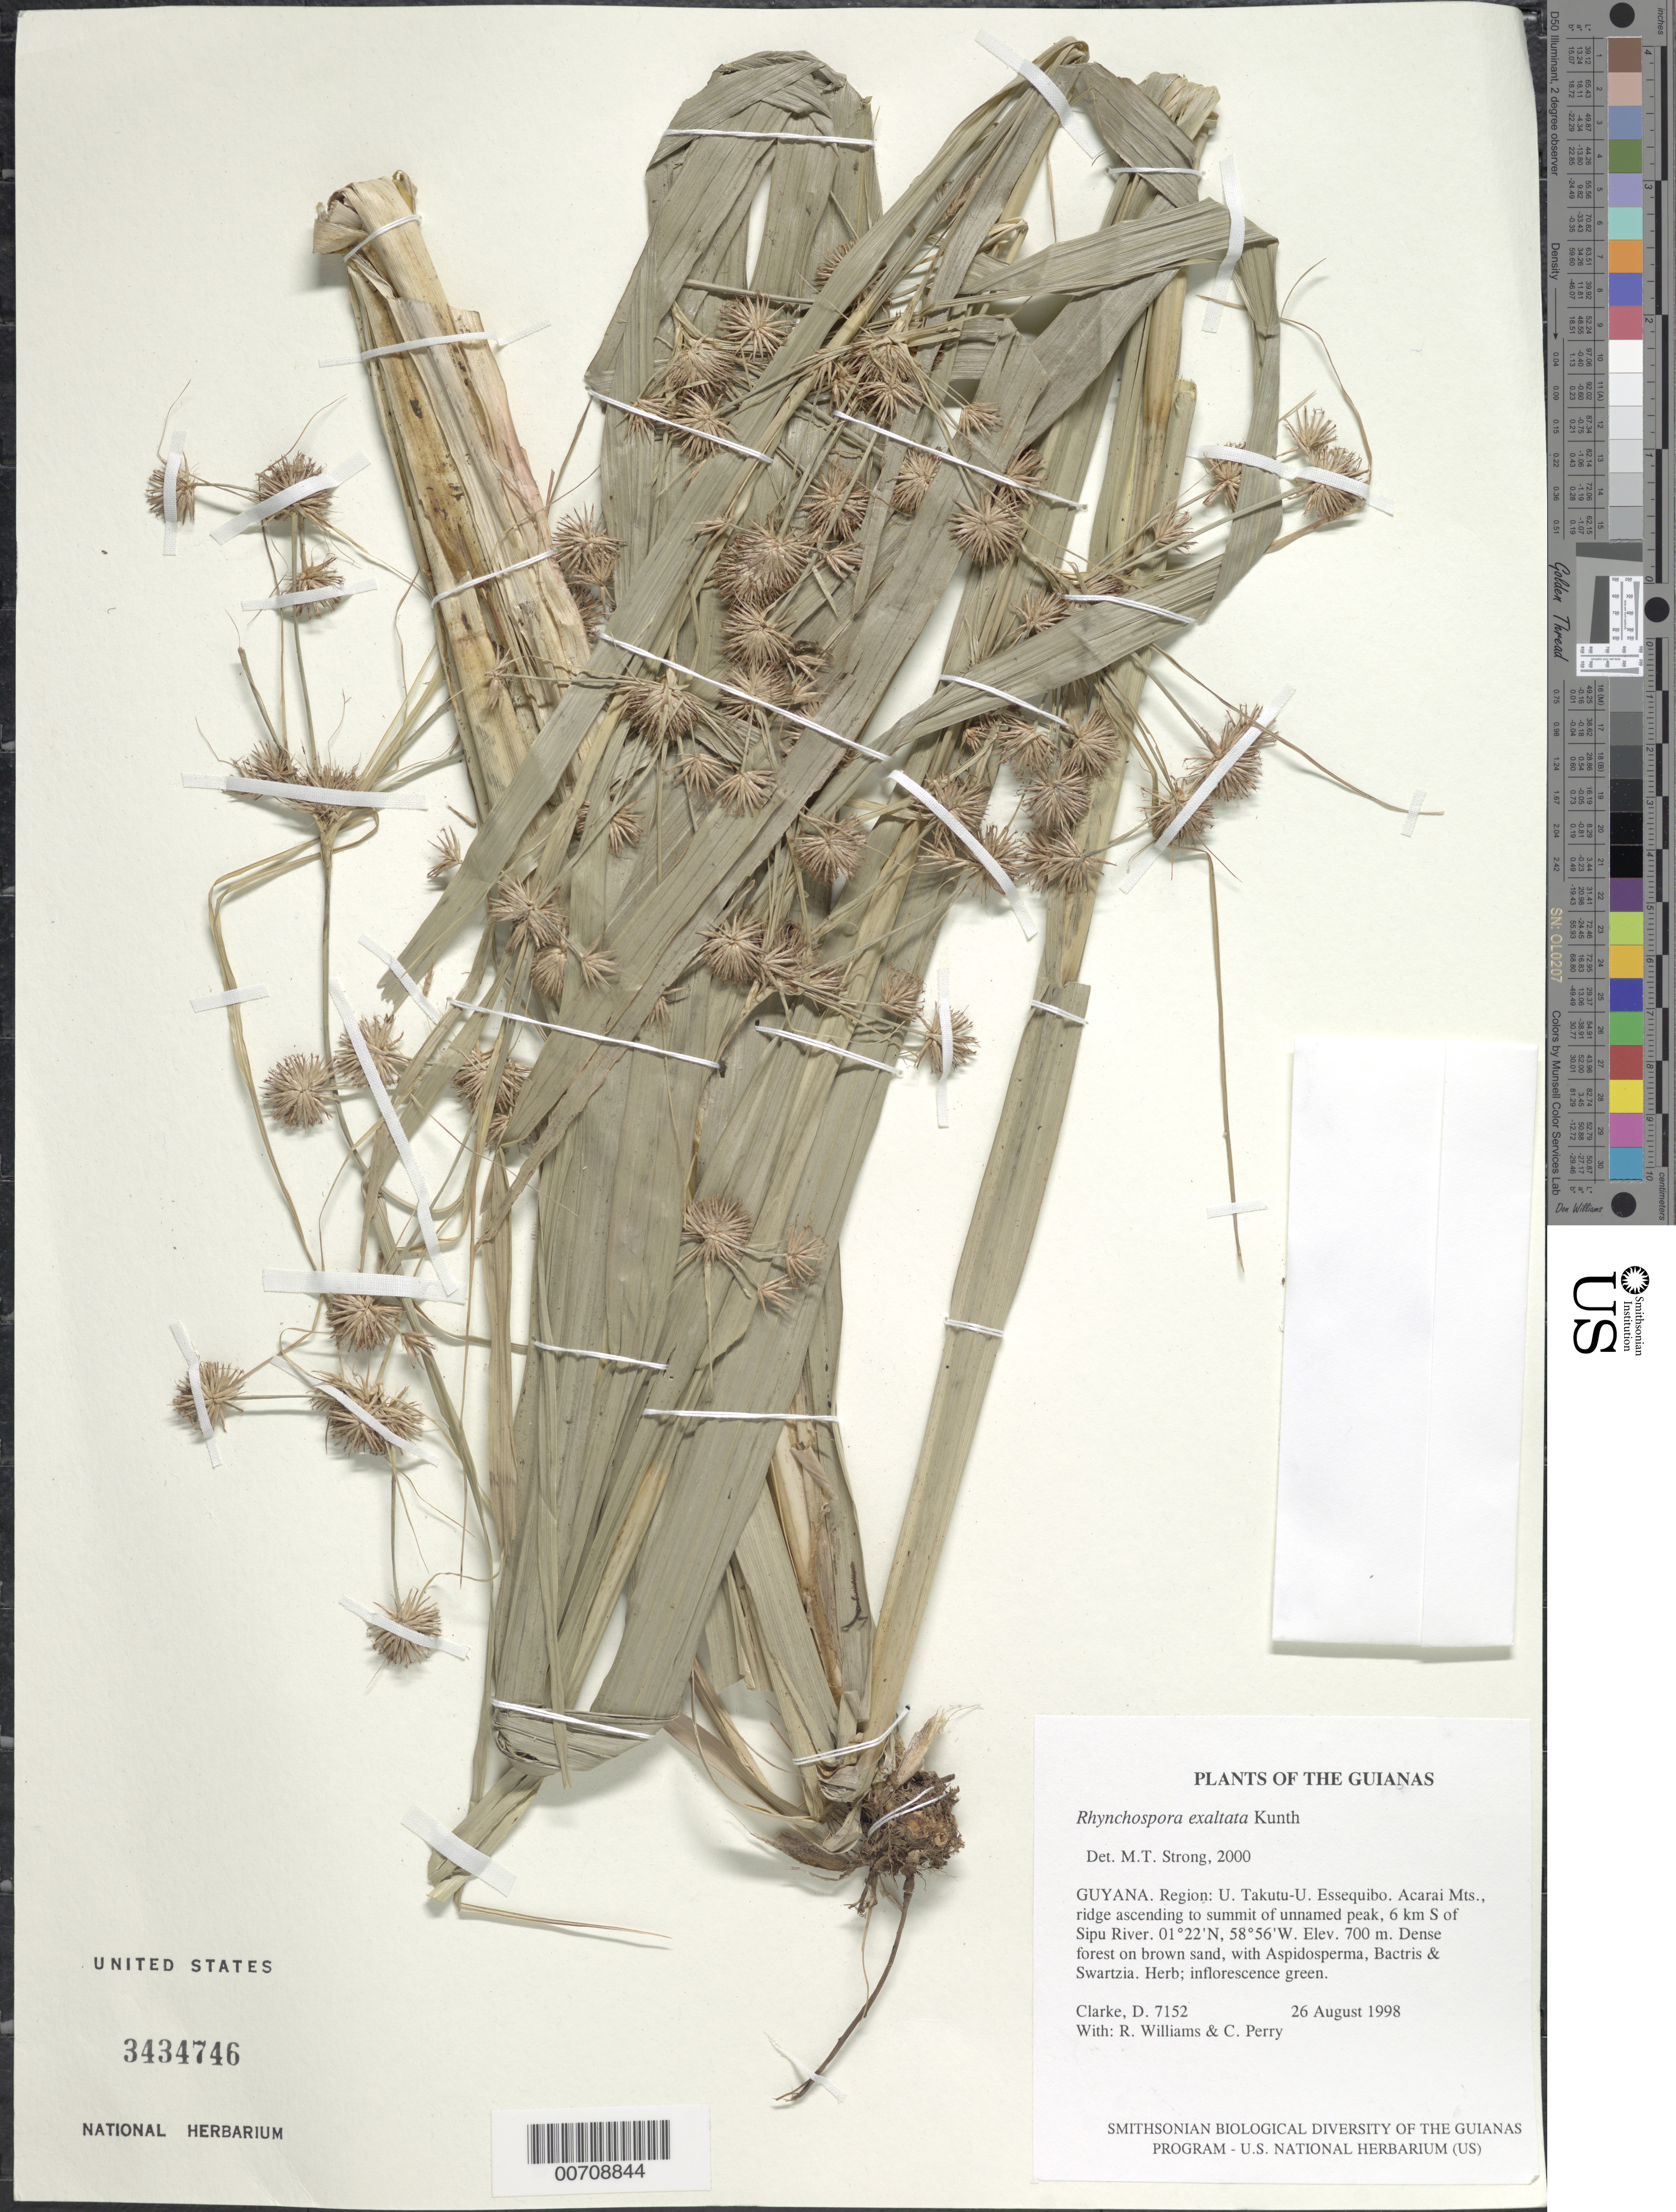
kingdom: Plantae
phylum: Tracheophyta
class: Liliopsida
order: Poales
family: Cyperaceae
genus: Rhynchospora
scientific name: Rhynchospora exaltata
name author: Kunth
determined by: Strong, M. T., (US), Smithsonian Institution - National Museum of Natural History (UNITED STATES)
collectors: H. D. Clarke, R. Williams & C. Perry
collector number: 7152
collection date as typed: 26 August 1998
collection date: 1998-08-26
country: Guyana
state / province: U. Takutu-U. Essequibo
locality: Acarai Mts., ridge ascending to summit of unnamed peak, 6 km S of Sipu River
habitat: Dense forest on brown sand, with Aspidosperma, Bactris & Swartzia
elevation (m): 700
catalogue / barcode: US 3434746